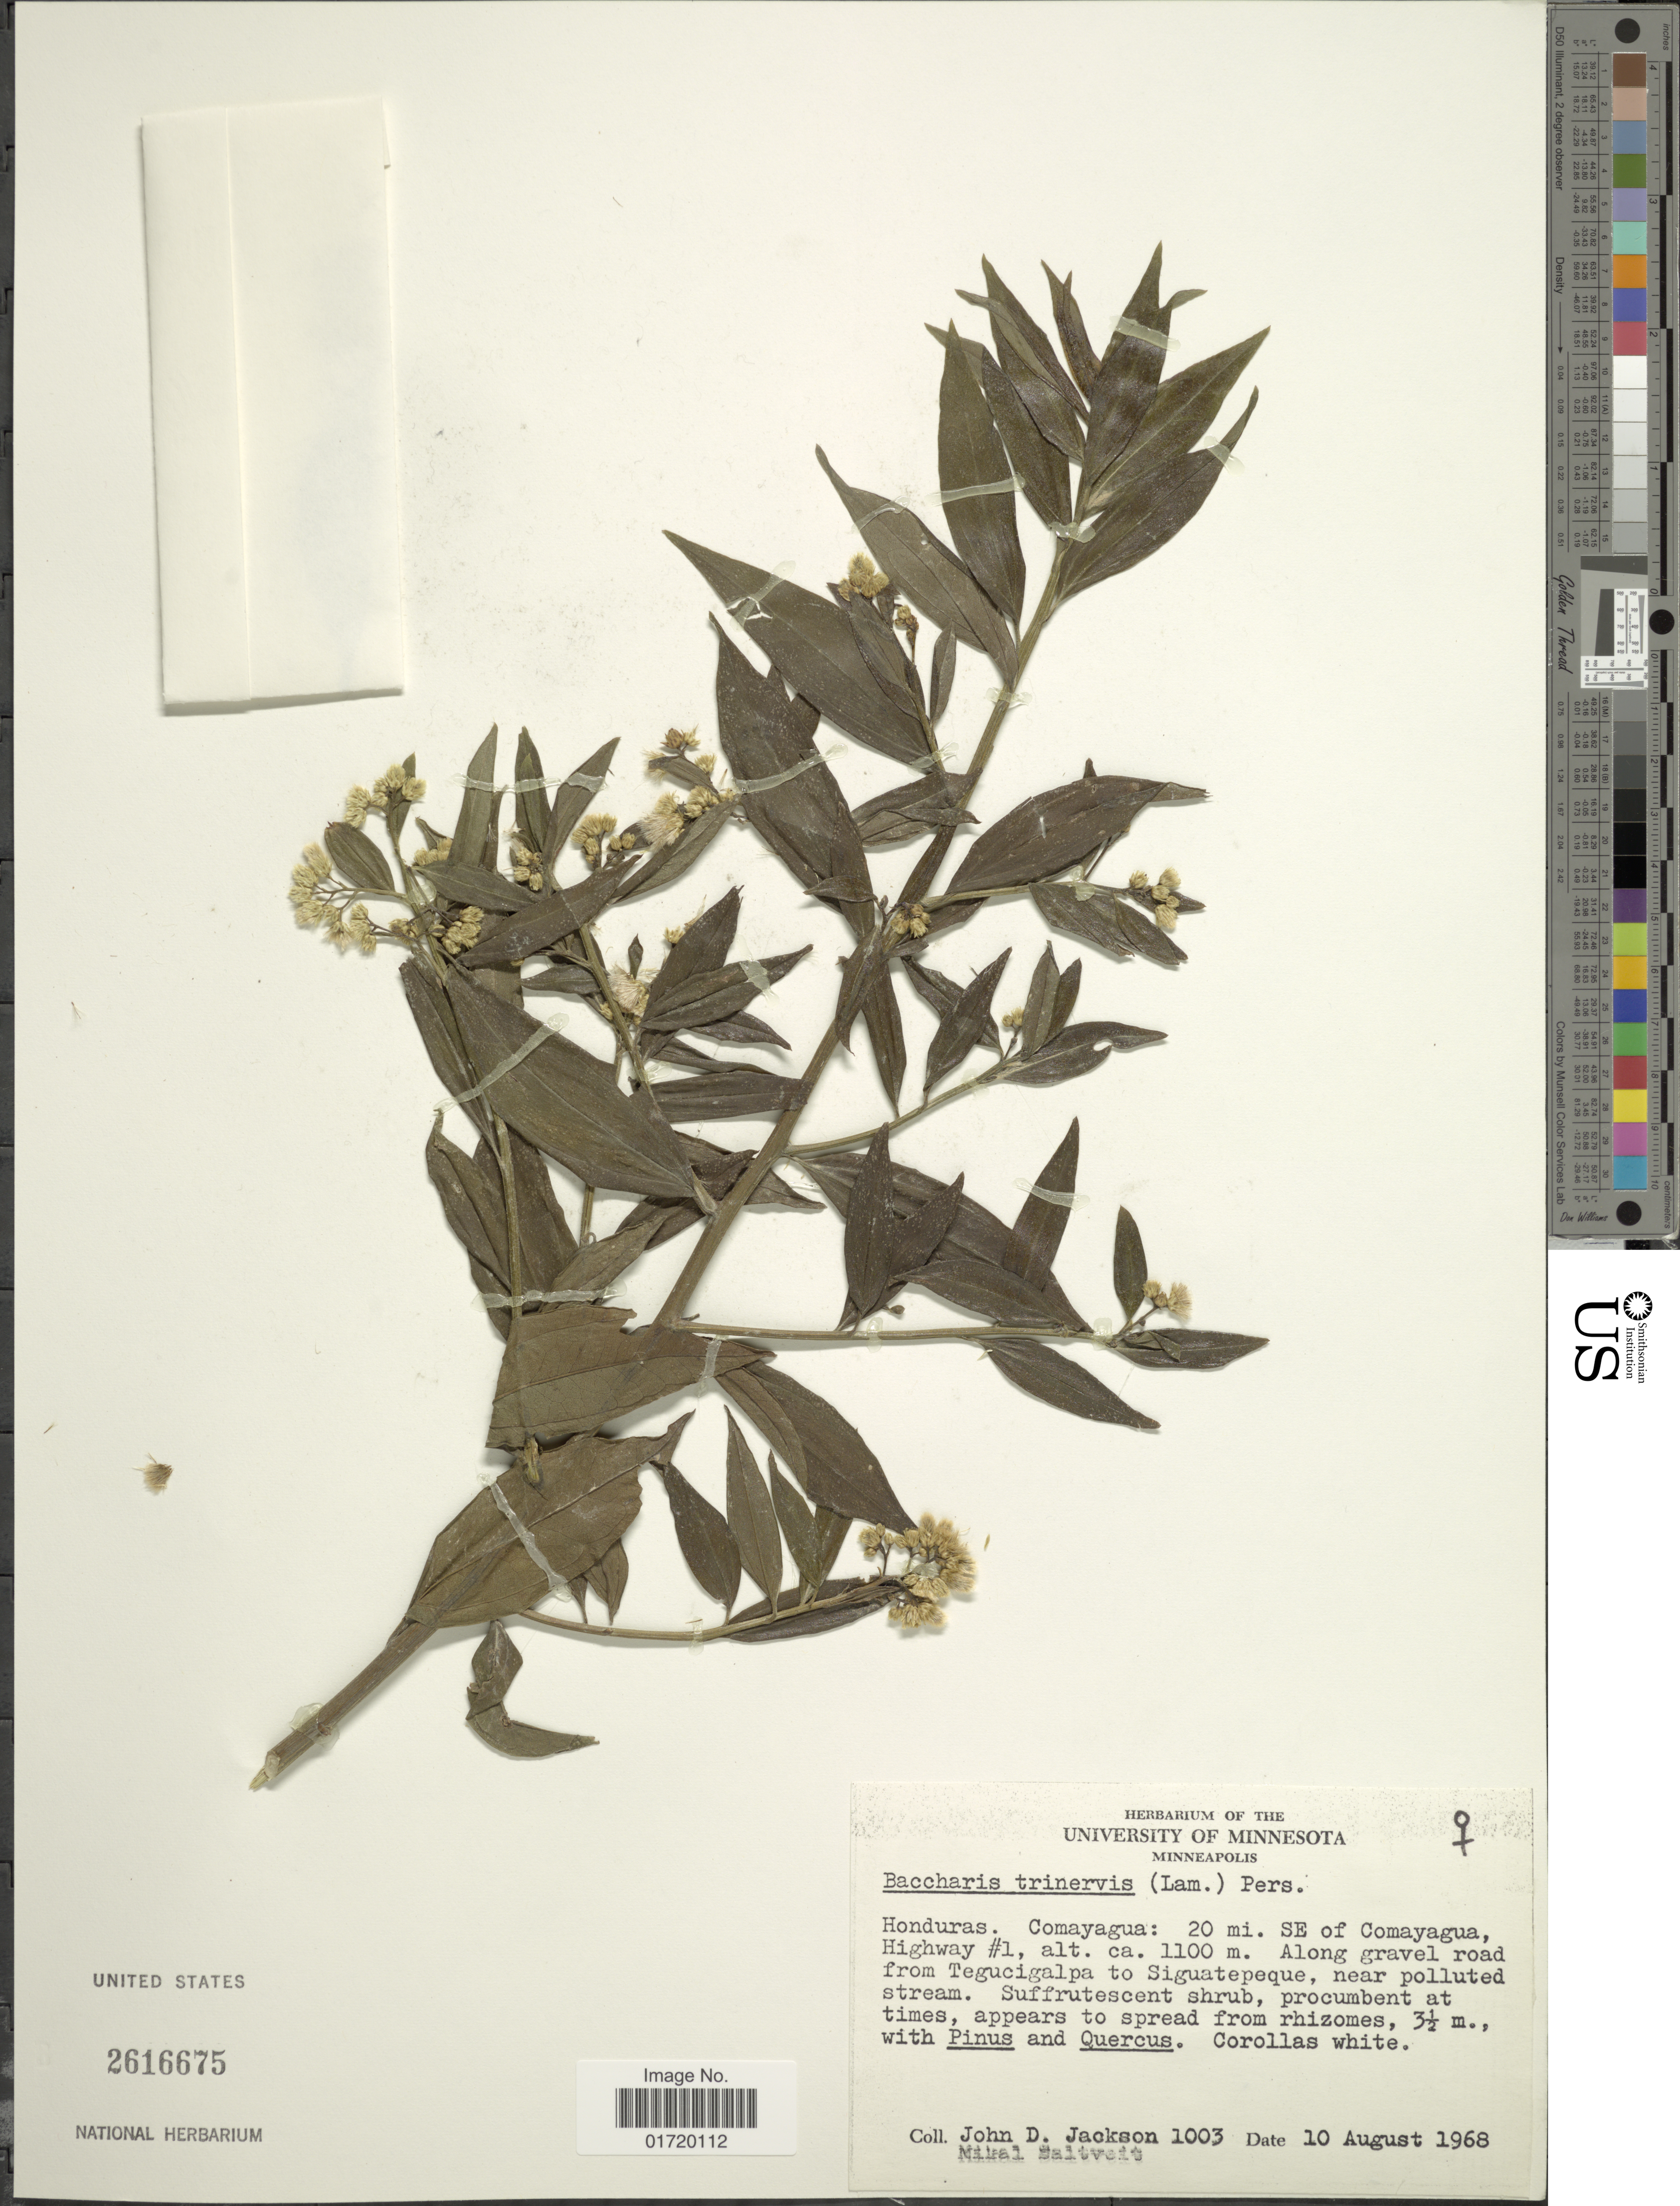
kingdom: Plantae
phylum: Tracheophyta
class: Magnoliopsida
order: Asterales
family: Asteraceae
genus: Baccharis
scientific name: Baccharis trinervis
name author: (Lam.) Pers.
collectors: J. Jackson & M. Saltveit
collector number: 1003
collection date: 1968-08-10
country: Honduras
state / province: Comayagua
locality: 20 mi SE of Comayagua, Highway #1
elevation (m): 1100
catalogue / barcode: US 2616675